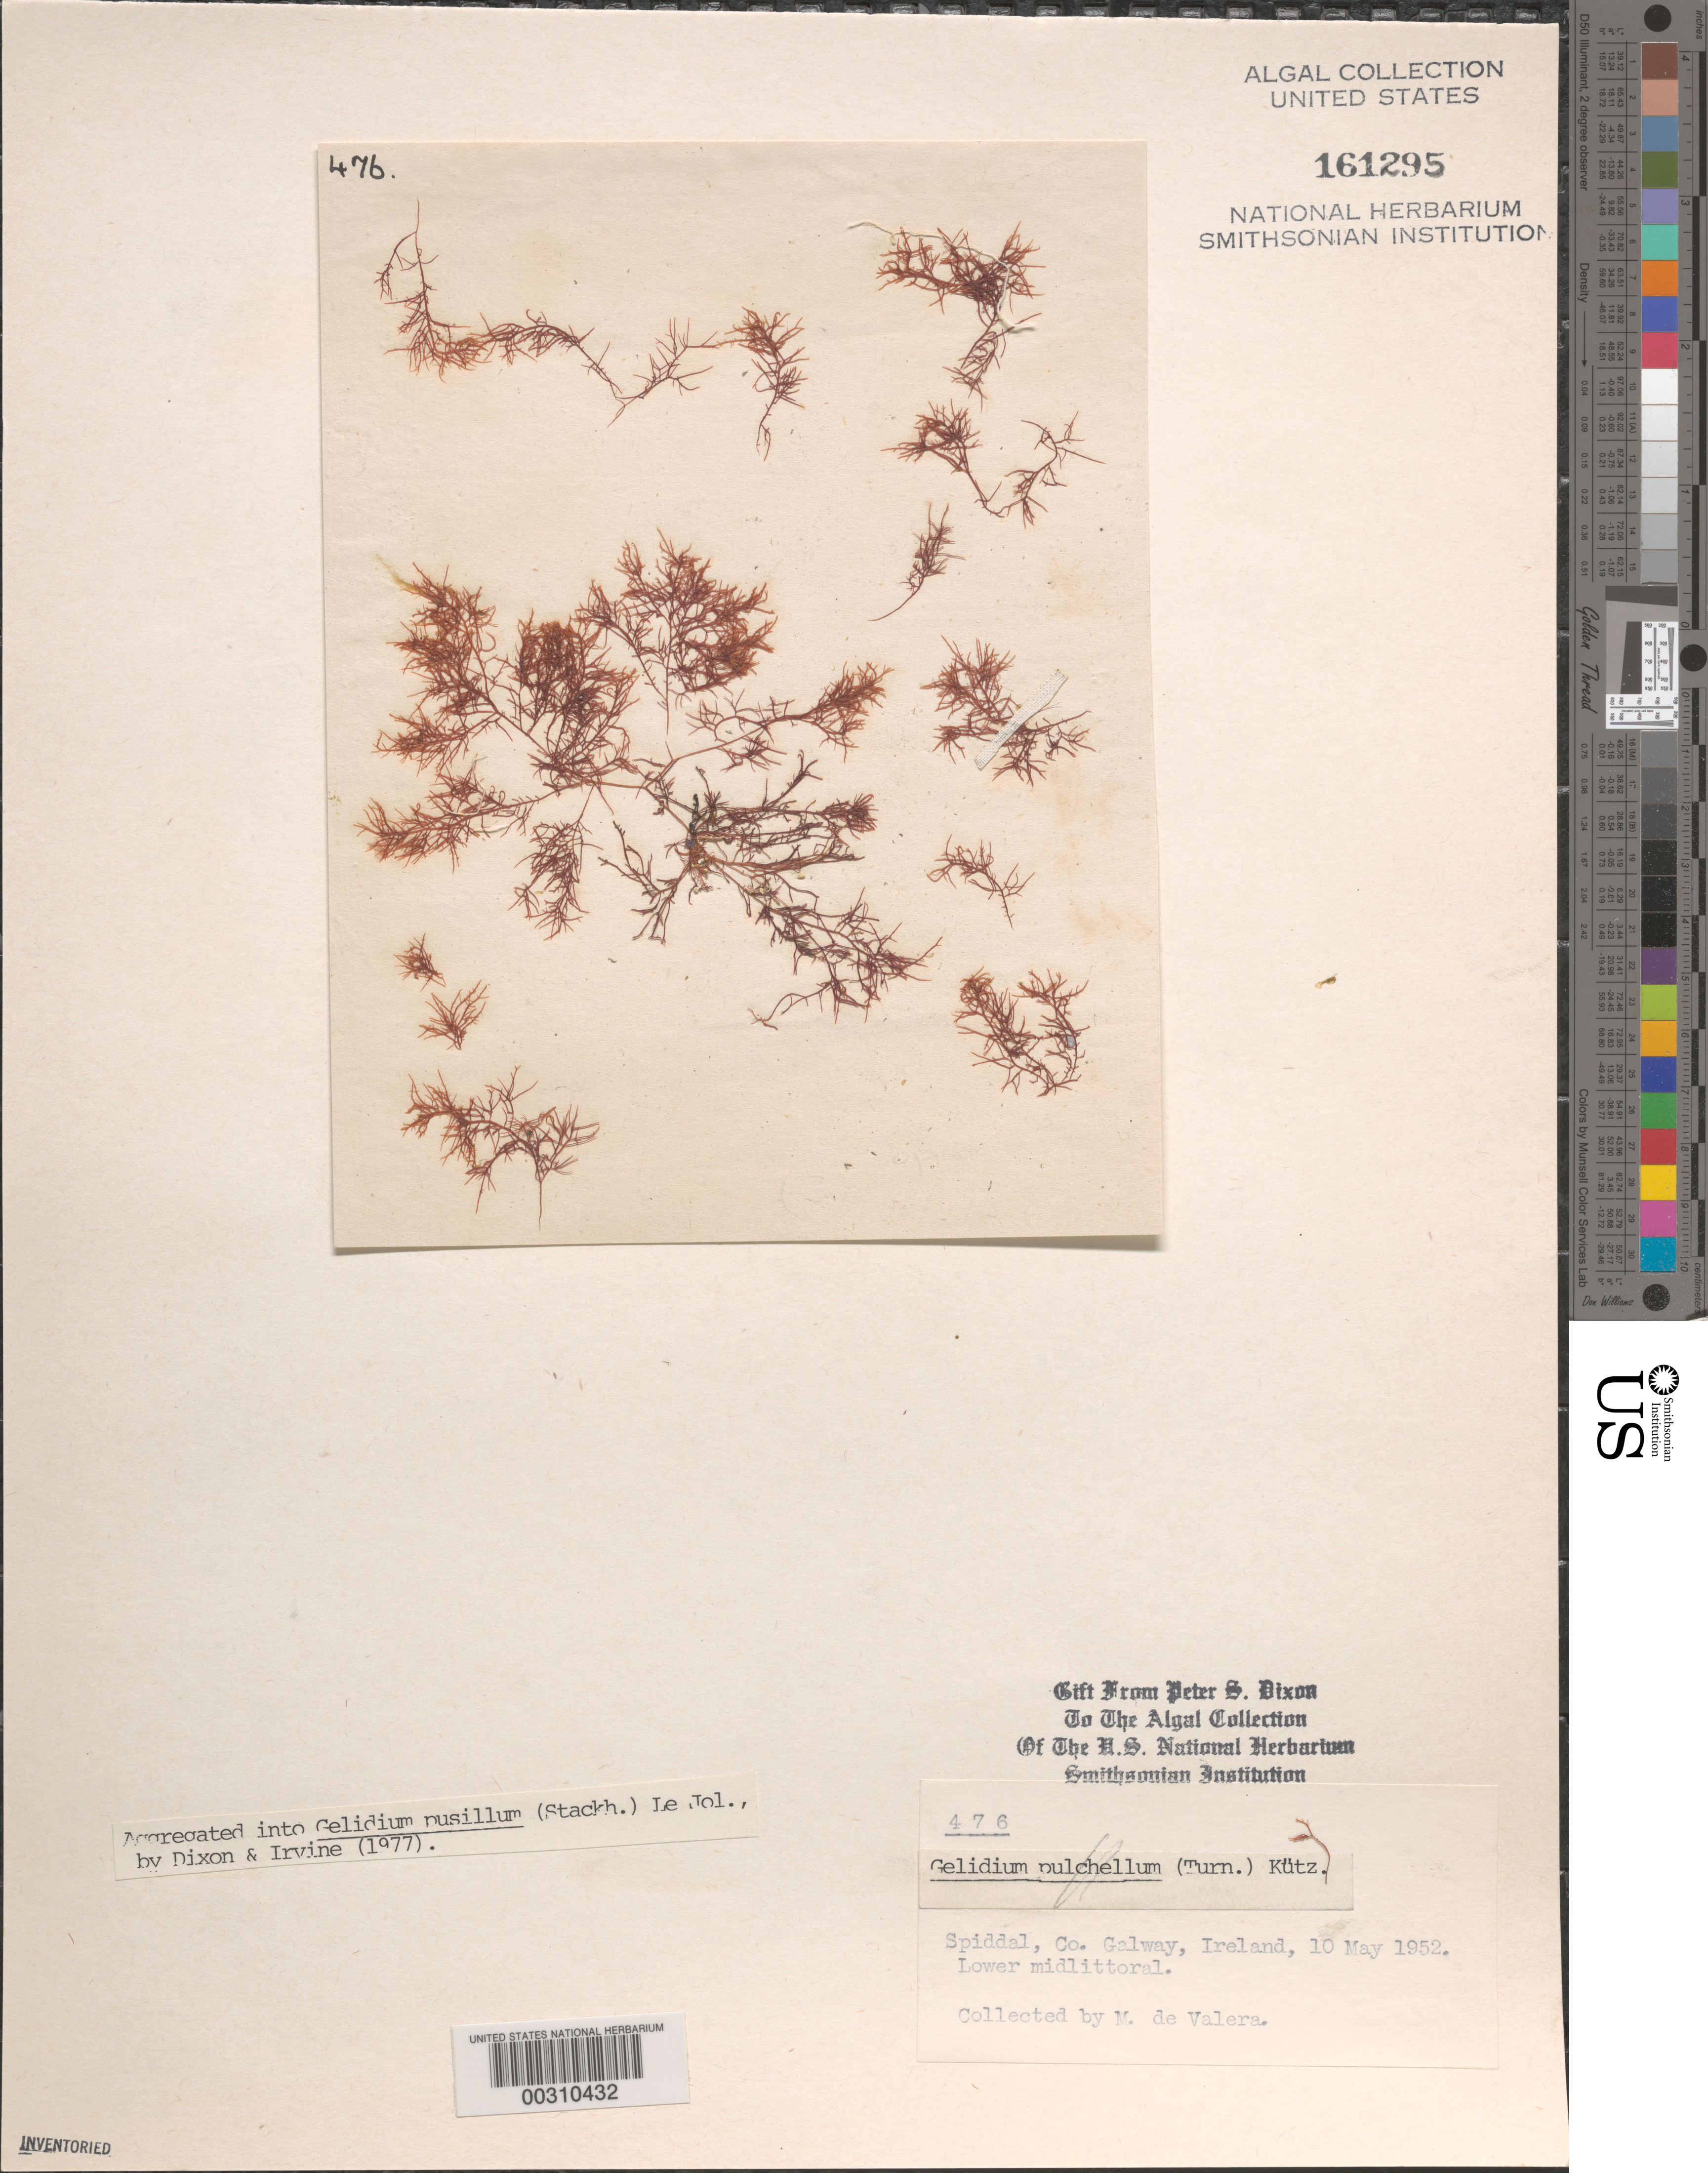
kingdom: Plantae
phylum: Rhodophyta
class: Florideophyceae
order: Gelidiales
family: Gelidiaceae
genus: Gelidium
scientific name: Gelidium pusillum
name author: (Stackh.) Le Jol.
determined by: Dixon, P. S.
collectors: M. De Valera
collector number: PSD 476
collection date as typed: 10 May 1952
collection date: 1952-05-10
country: Ireland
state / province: Connaught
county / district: Galway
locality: Spiddal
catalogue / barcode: US 161295